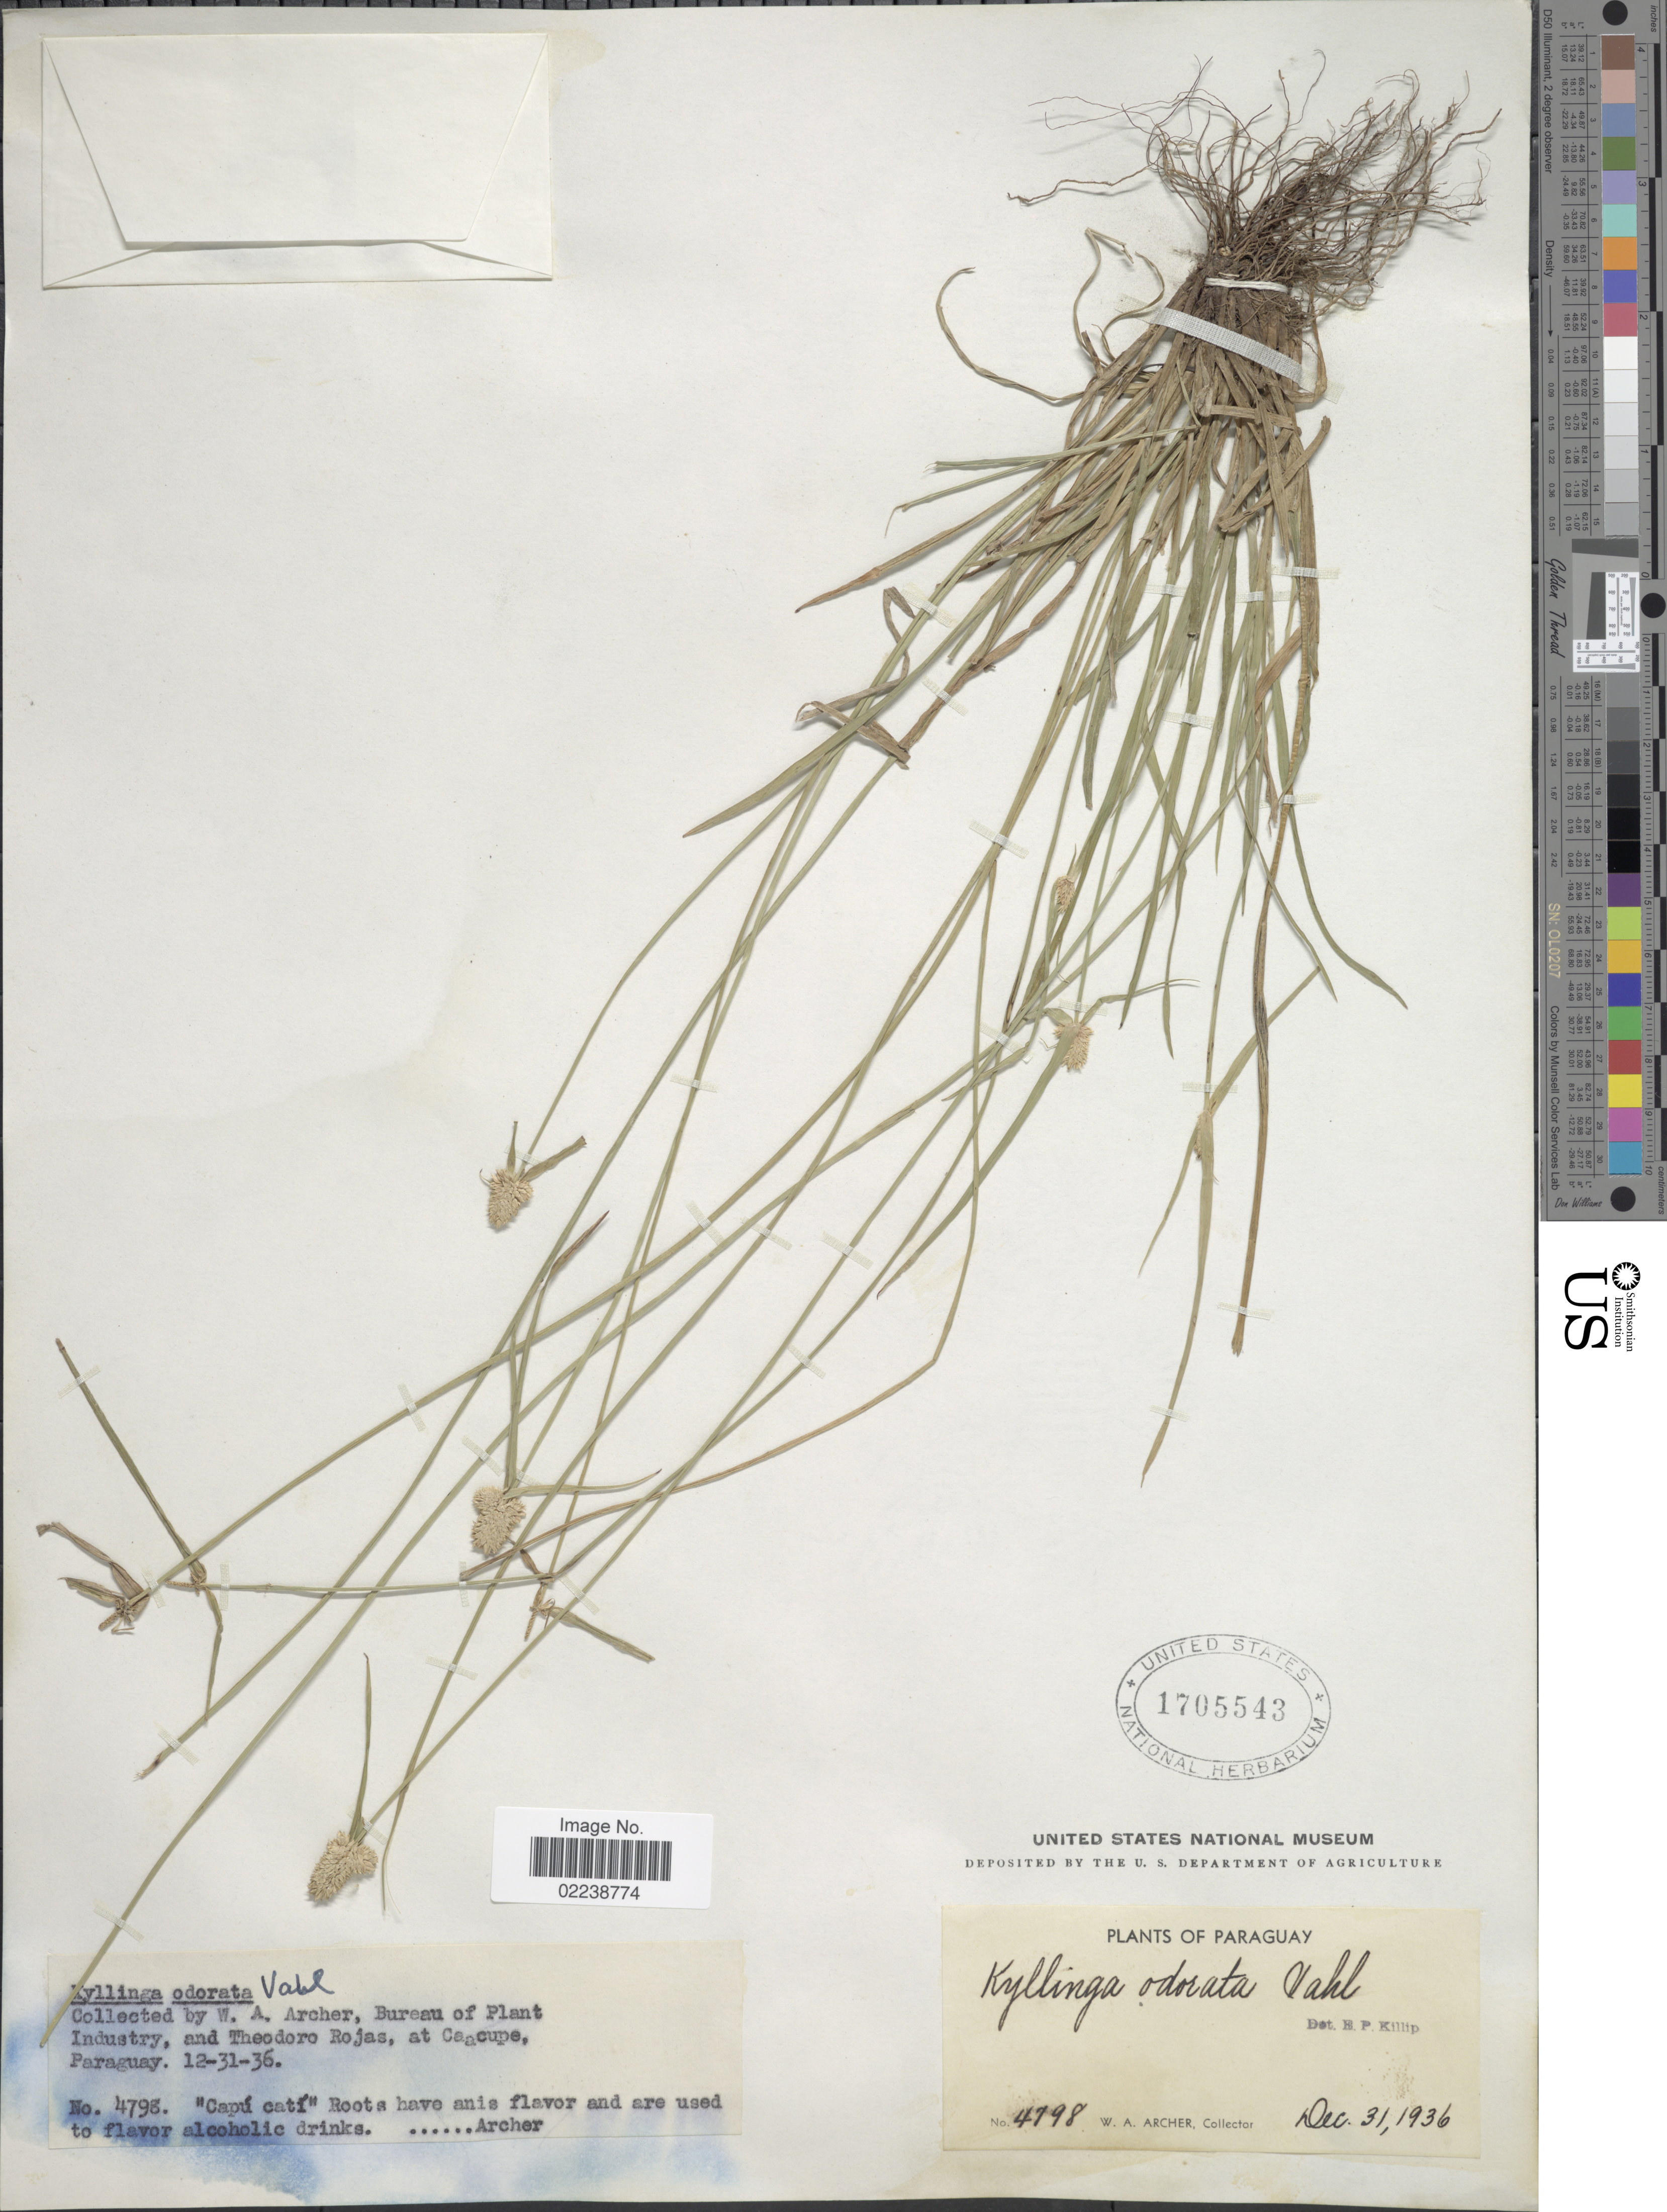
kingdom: Plantae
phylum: Tracheophyta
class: Liliopsida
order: Poales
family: Cyperaceae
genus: Cyperus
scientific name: Cyperus sesquiflorus subsp. sesquiflorus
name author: (Torr.) Mattf. & Kük.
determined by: Strong, M. T., (US), Smithsonian Institution - National Museum of Natural History (UNITED STATES)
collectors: W. A. Archer & T. Rojas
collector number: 4798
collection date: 1936-12-31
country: Paraguay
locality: Caacupe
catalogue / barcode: US 1705543